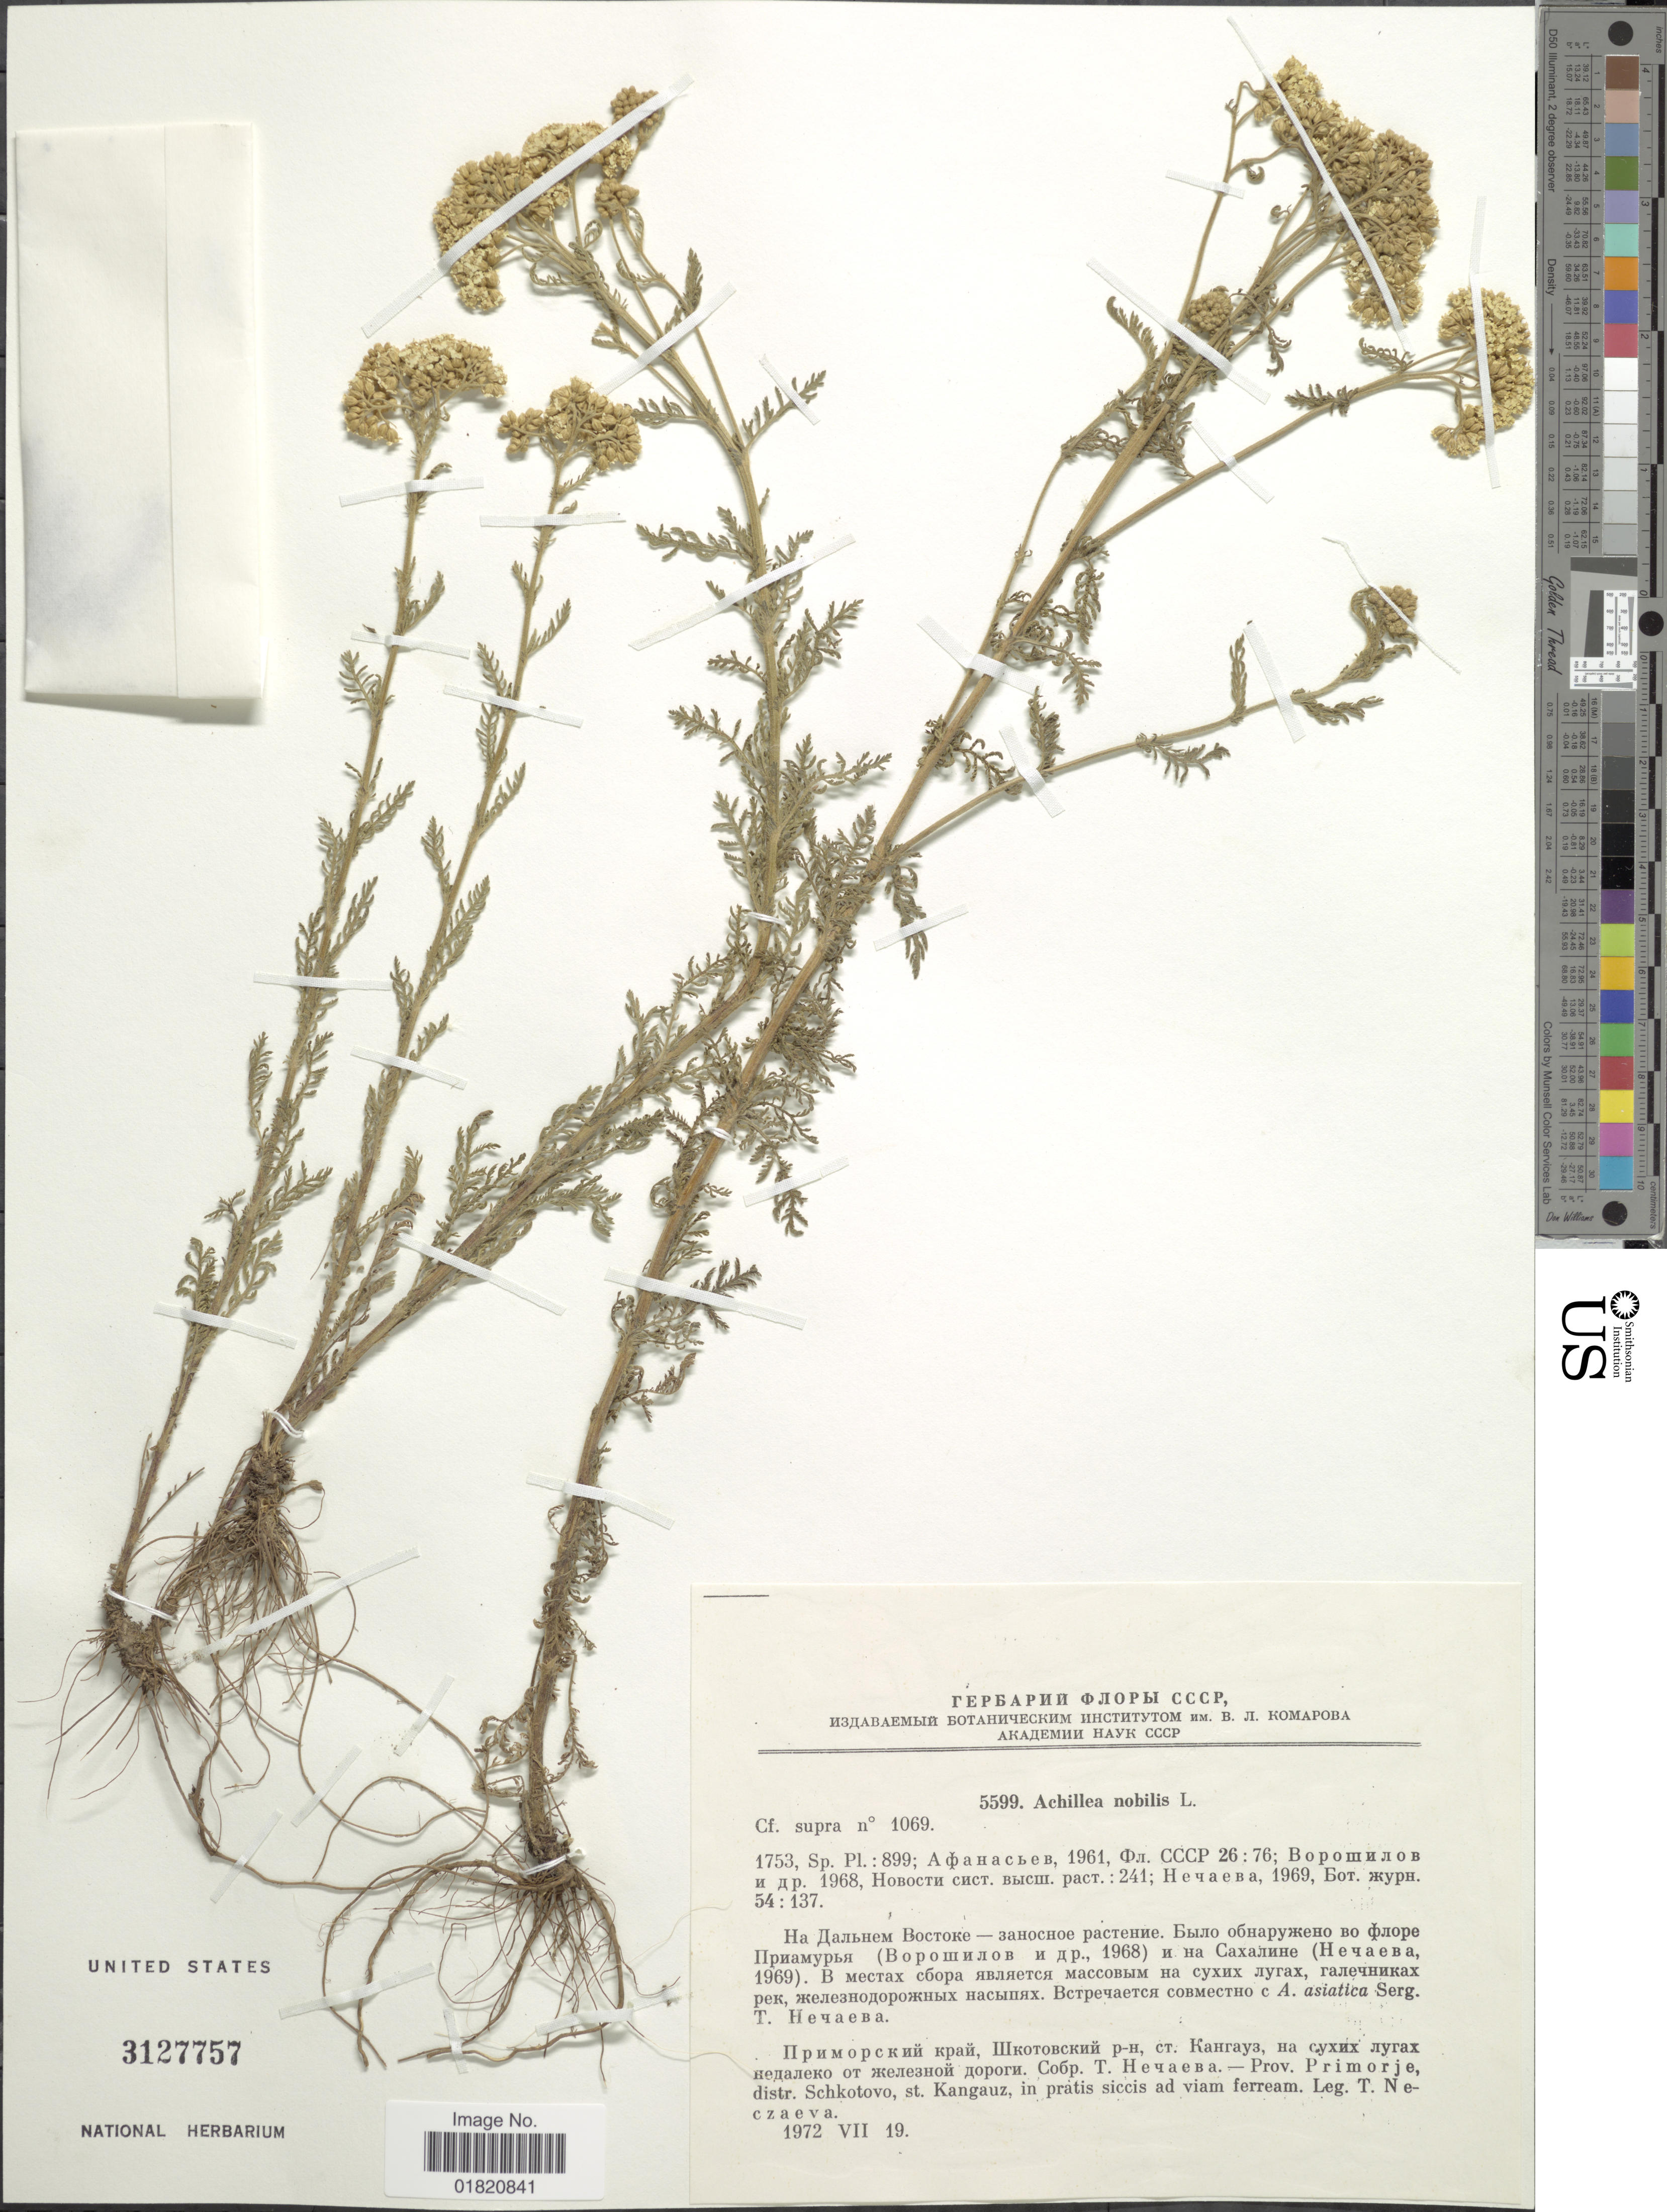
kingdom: Plantae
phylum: Tracheophyta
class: Magnoliopsida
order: Asterales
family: Asteraceae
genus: Achillea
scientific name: Achillea nobilis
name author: L.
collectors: T. Neczaeva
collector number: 5599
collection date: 1972-07-19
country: Russian Federation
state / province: Primorsky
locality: Distr. Schkotovo, st. Kangauz, in pratis siccis ad viam ferream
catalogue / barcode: US 3127757